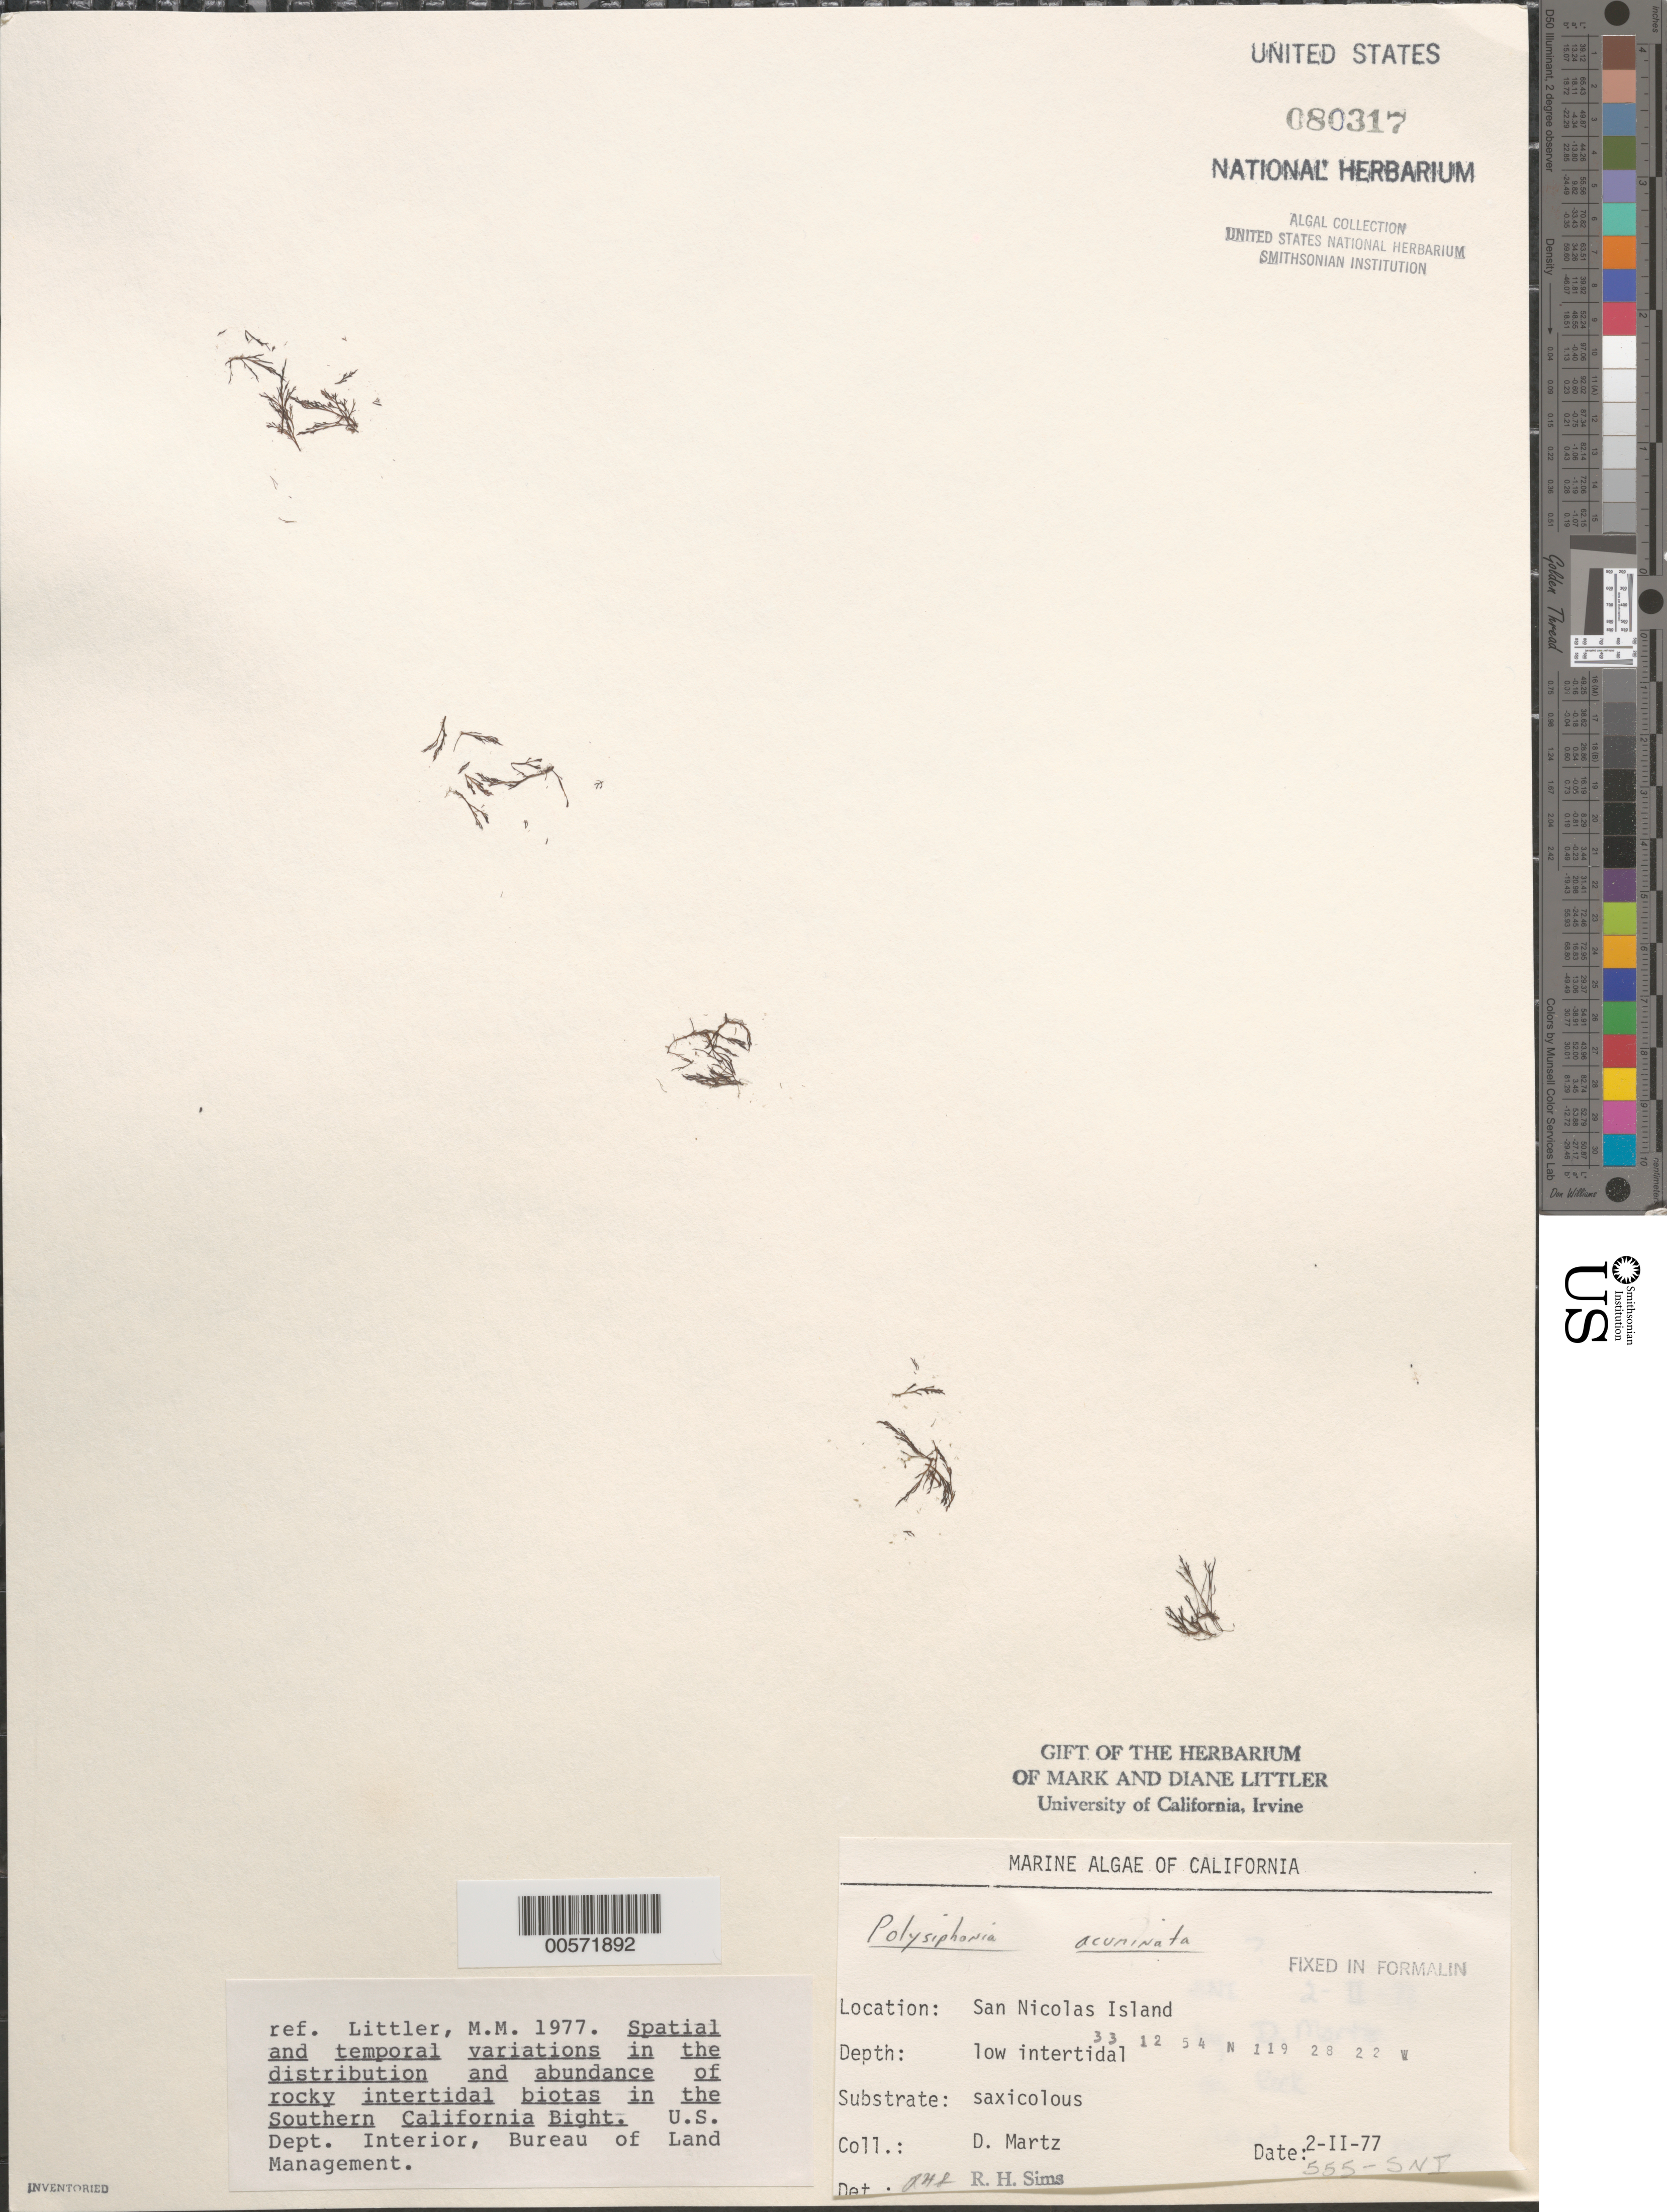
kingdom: Plantae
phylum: Rhodophyta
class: Florideophyceae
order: Ceramiales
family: Rhodomelaceae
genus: Polysiphonia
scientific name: Polysiphonia acuminata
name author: N.L. Gardner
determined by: Sims, Robert H.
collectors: D. Martz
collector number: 555-SNI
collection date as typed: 02 Feb 1977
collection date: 1977-02-02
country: United States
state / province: California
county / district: Ventura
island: San Nicolas Island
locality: Dutch Harbor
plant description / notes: BLM-SOCALBIGHT Rocky Intertidal Survey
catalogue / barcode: US 80317